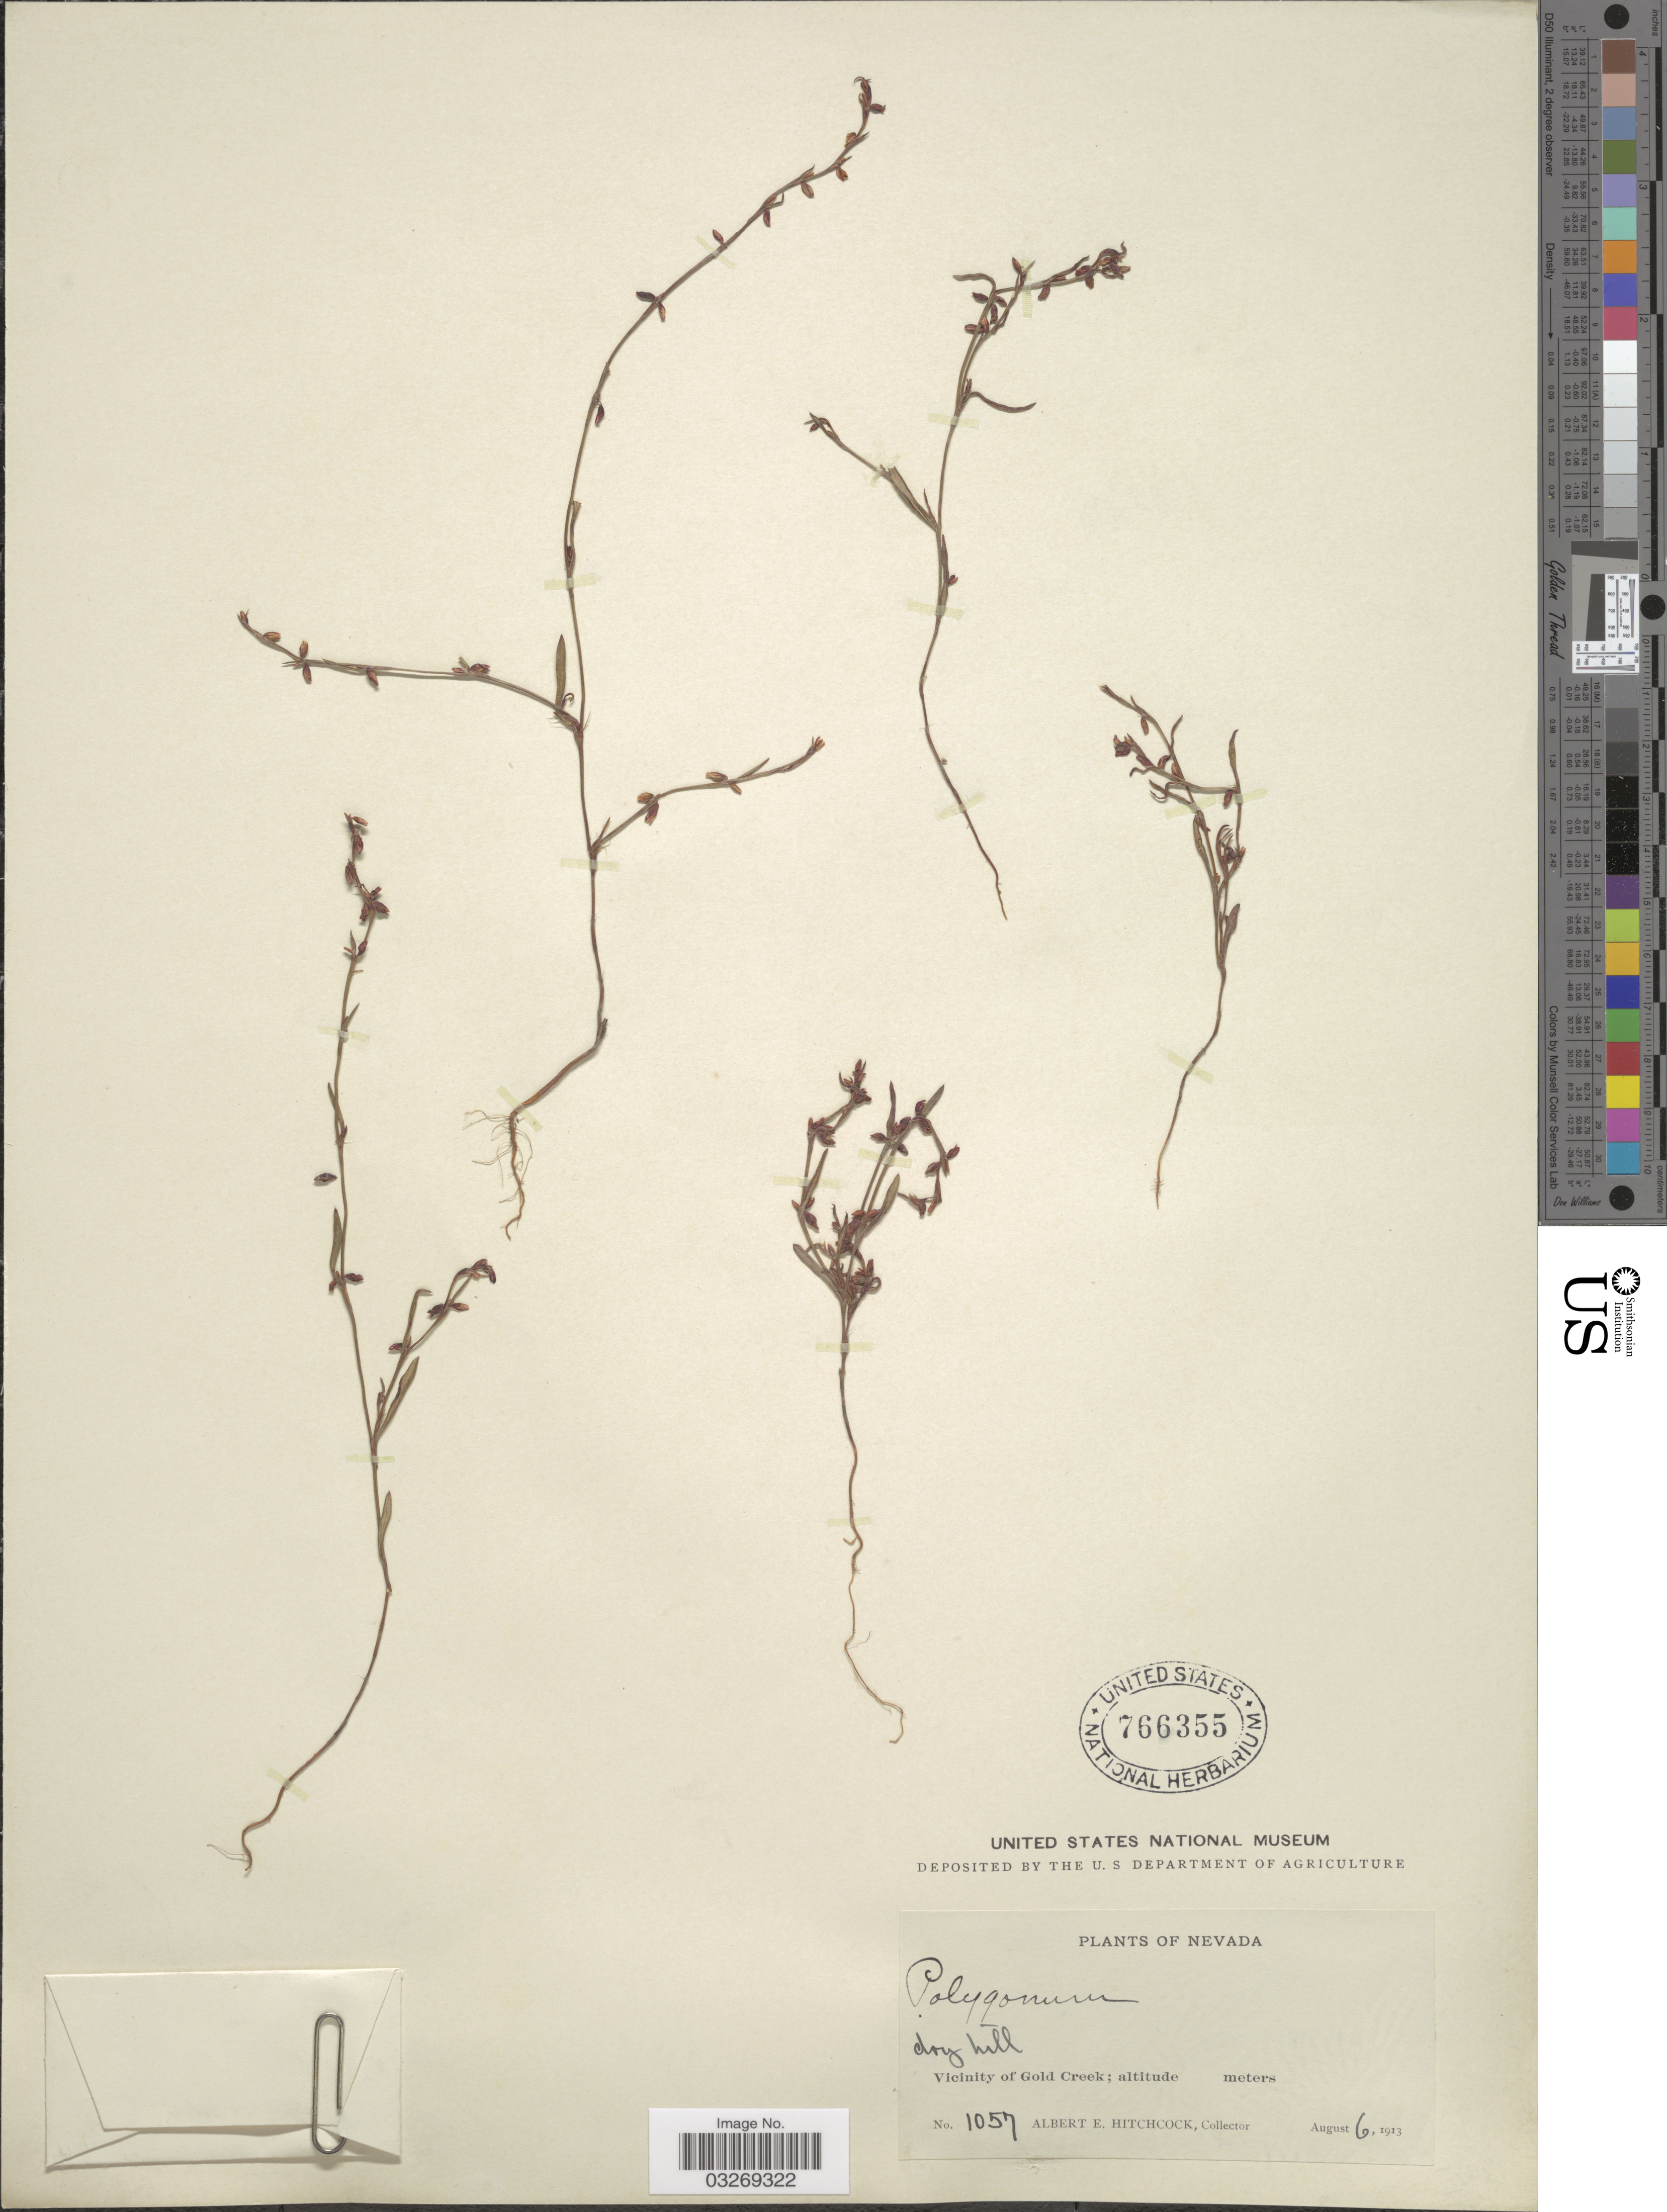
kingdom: Plantae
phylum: Tracheophyta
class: Magnoliopsida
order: Caryophyllales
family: Polygonaceae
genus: Polygonum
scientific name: Polygonum douglasii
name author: Greene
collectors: A. Hitchcock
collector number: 1057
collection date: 1913-08-06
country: United States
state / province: Nevada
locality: Vicinity of Gold Creek.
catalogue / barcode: US 766355